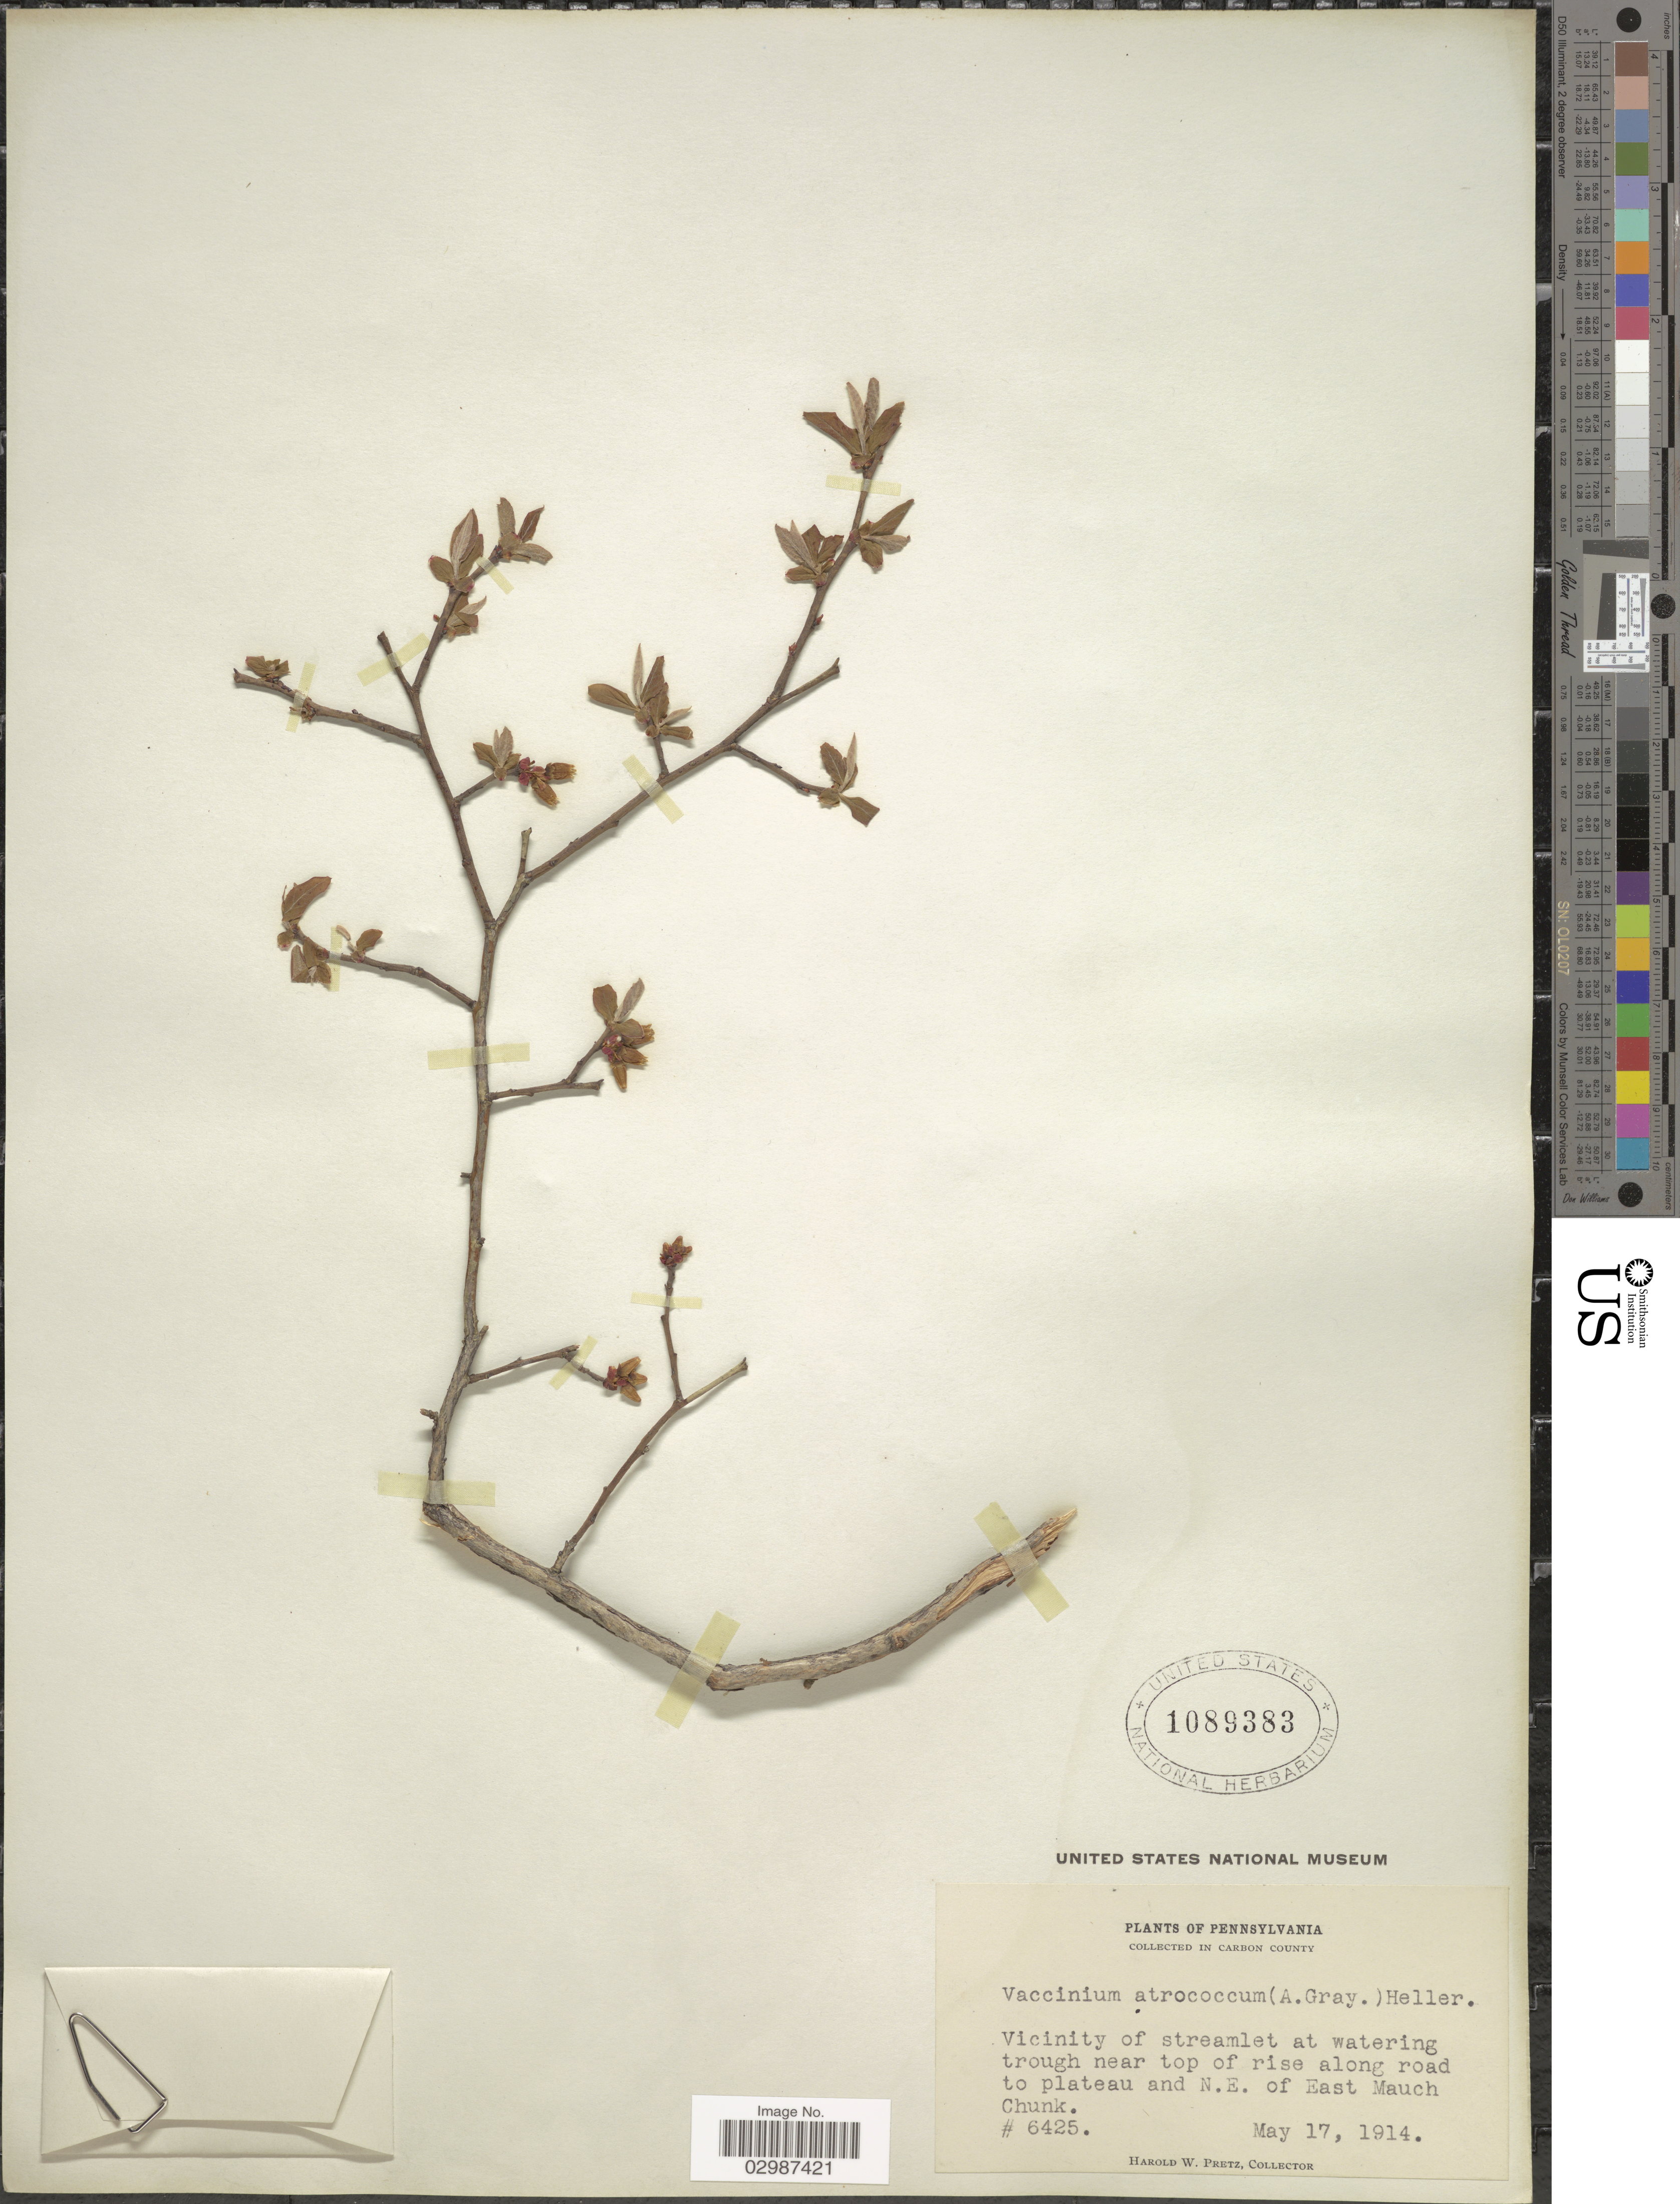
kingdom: Plantae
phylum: Tracheophyta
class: Magnoliopsida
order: Ericales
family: Ericaceae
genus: Vaccinium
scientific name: Vaccinium atrococcum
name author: (A. Gray) A. Heller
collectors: H. W. Pretz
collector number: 6425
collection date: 1914-05-17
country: United States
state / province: Pennsylvania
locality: Carbon County. Vicinity of streamlet at watering trough near top of rise along road to plateau and N.E. of East Mauch Chunk.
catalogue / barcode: US 1089383